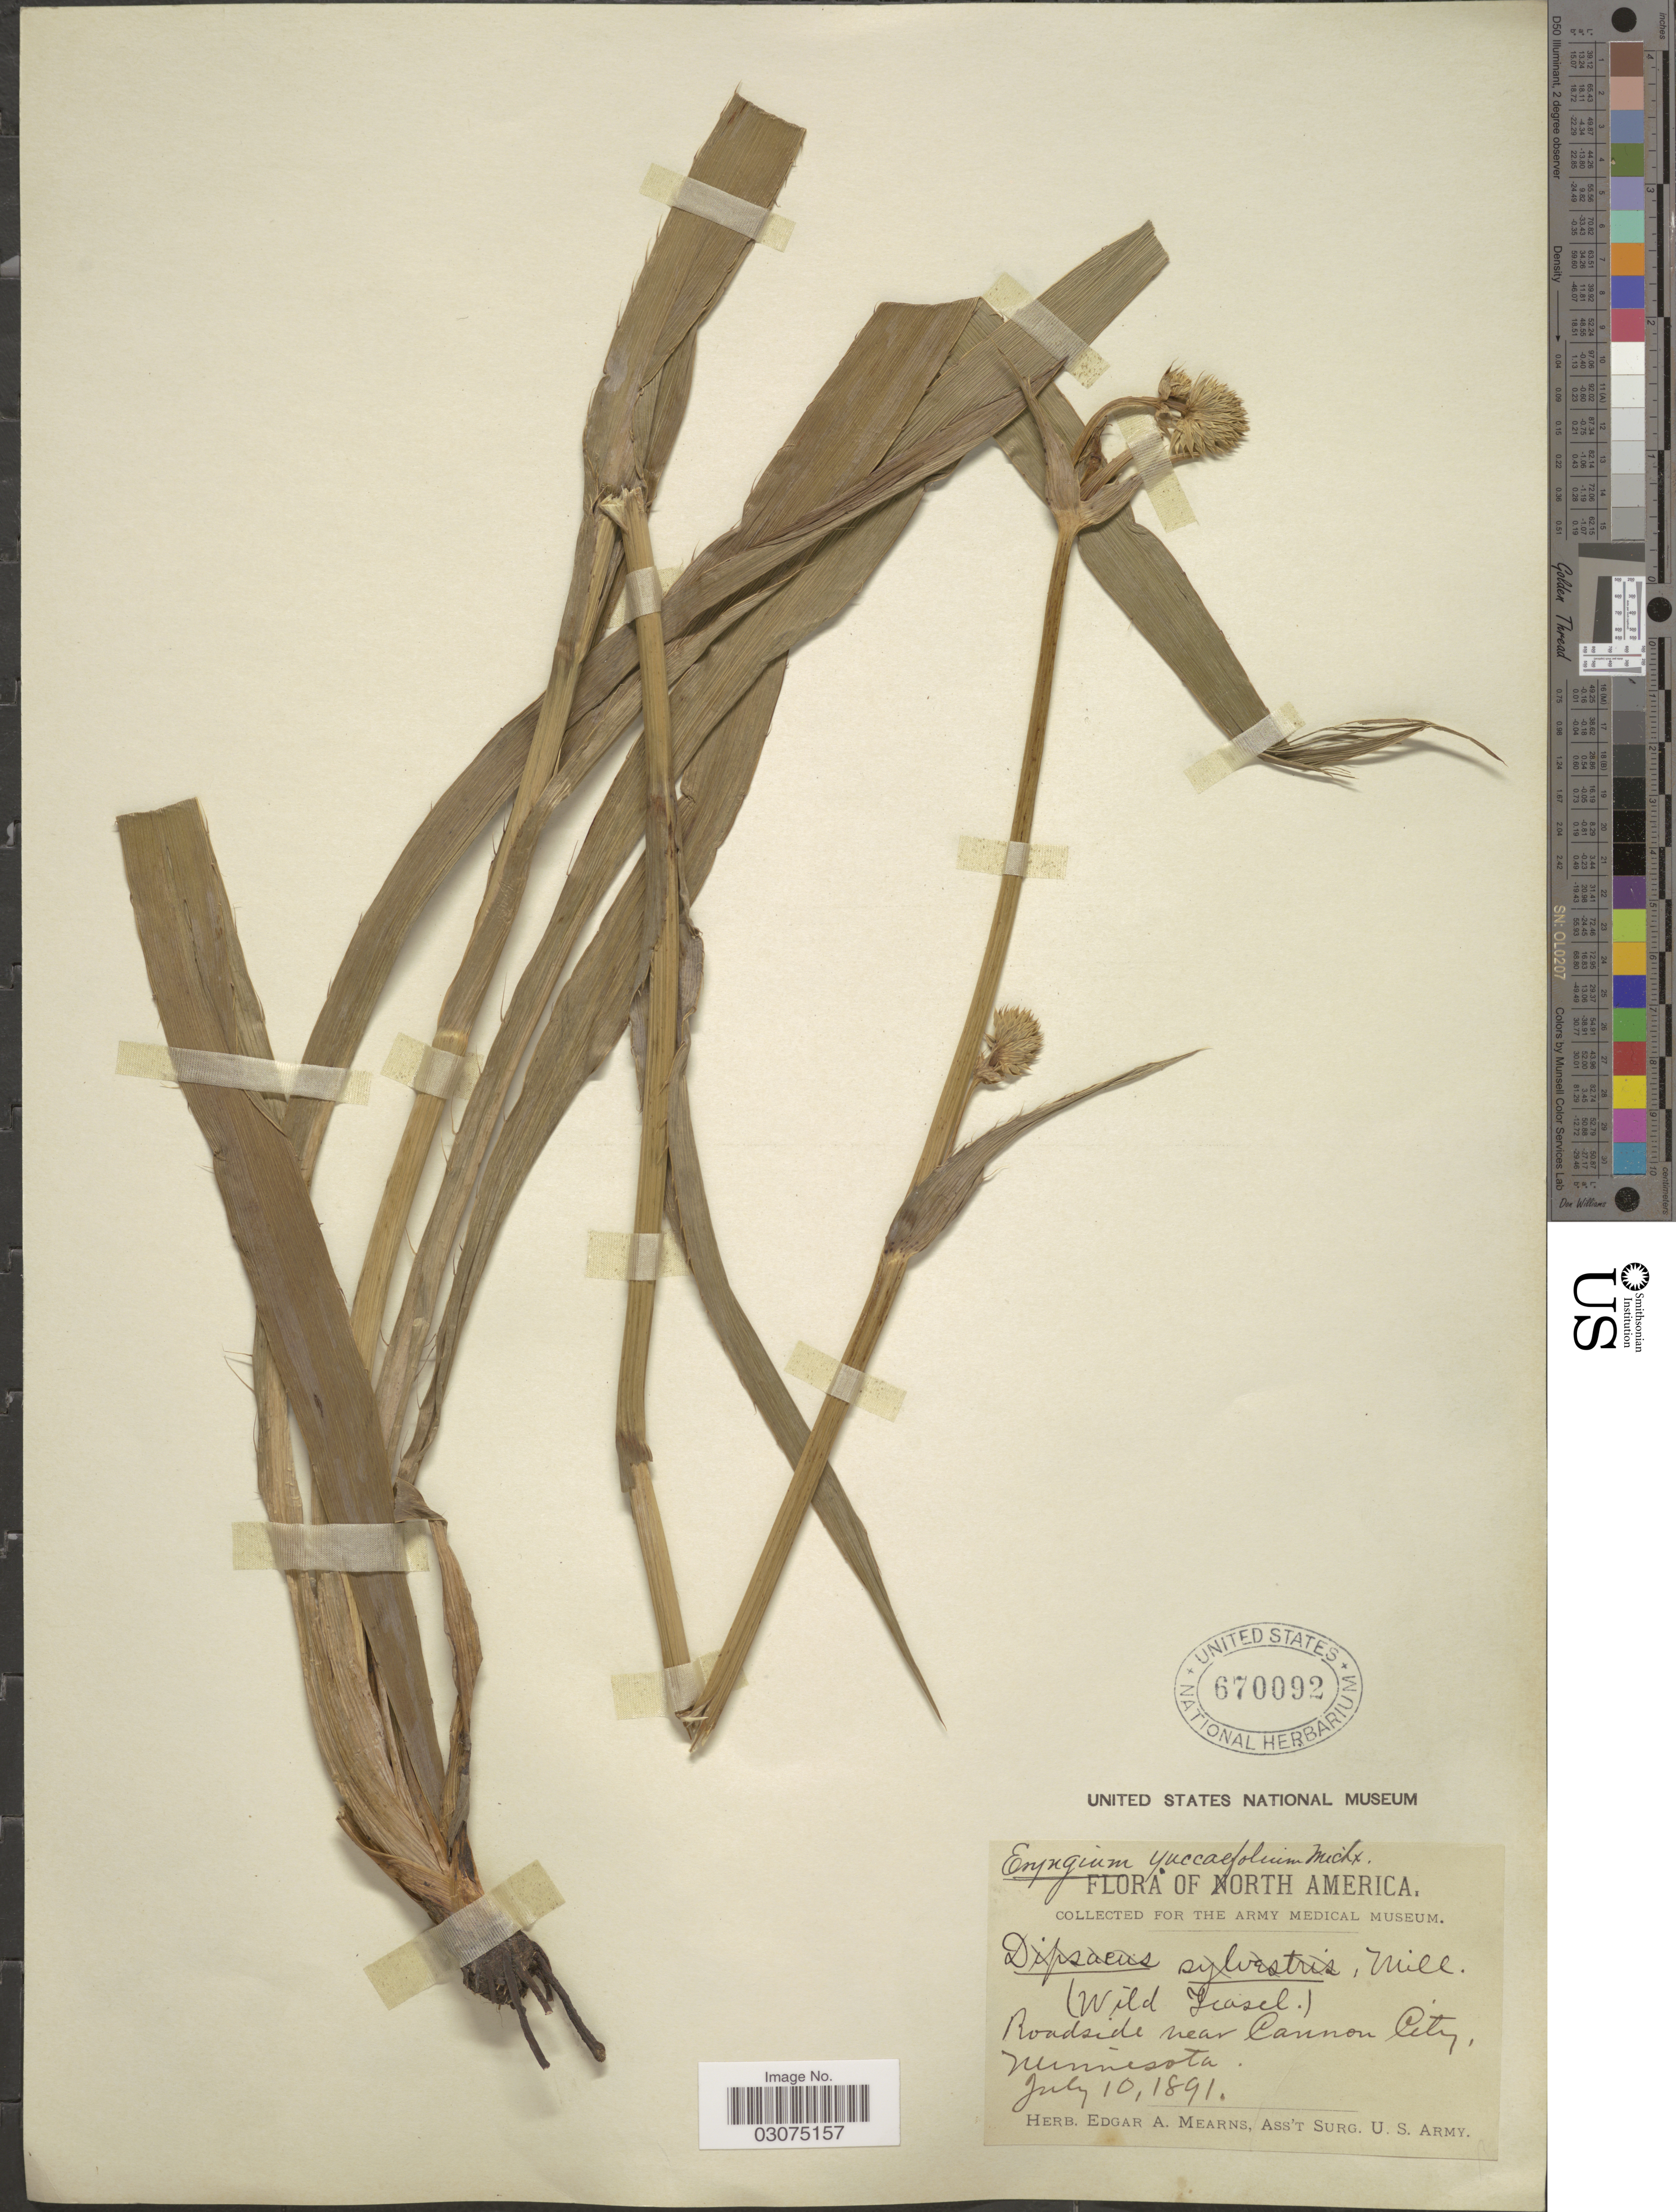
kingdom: Plantae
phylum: Tracheophyta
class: Magnoliopsida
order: Apiales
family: Apiaceae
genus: Eryngium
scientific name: Eryngium yuccifolium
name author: Michx.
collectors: E. A. Mearns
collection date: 1891-07-10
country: United States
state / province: Minnesota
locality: Roadside near Cannon City.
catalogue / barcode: US 670092